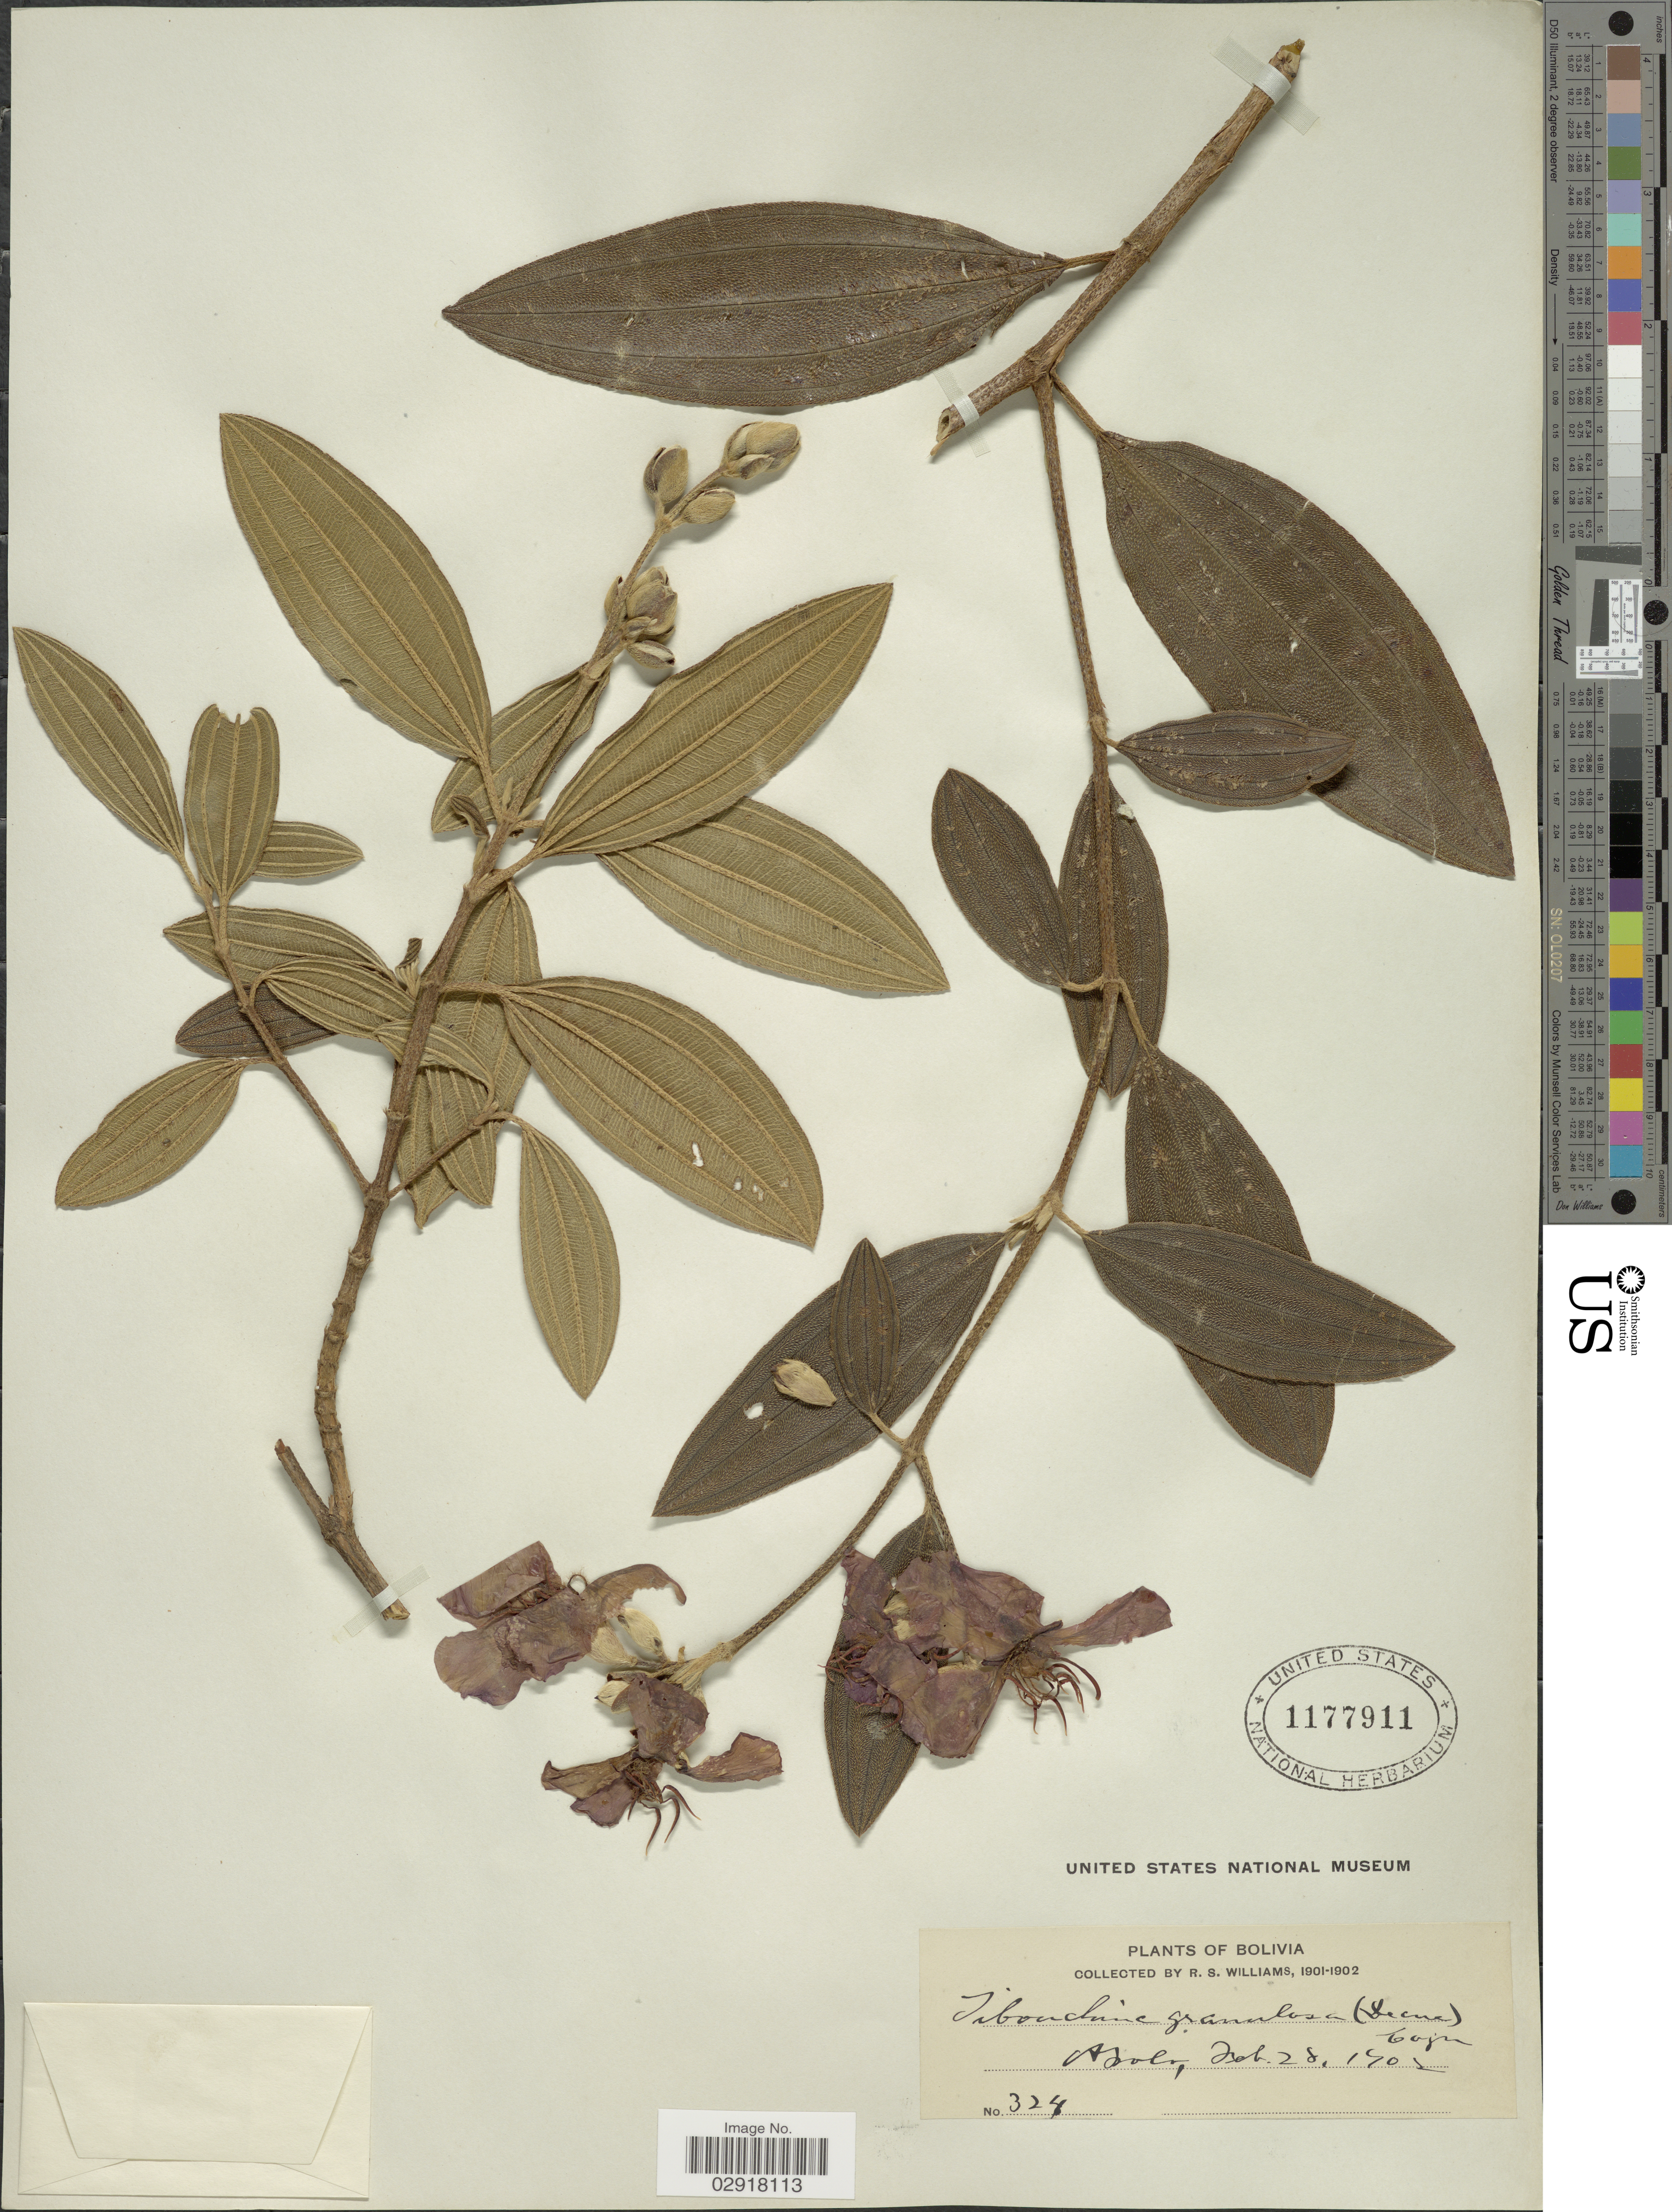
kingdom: Plantae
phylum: Tracheophyta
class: Magnoliopsida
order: Myrtales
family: Melastomataceae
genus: Pleroma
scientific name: Pleroma granulosum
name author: (Desr.) D. Don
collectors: R. S. Williams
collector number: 324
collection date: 1902-02-28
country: Bolivia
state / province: La Paz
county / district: Franz Tamayo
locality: Apolo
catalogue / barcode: US 1177911